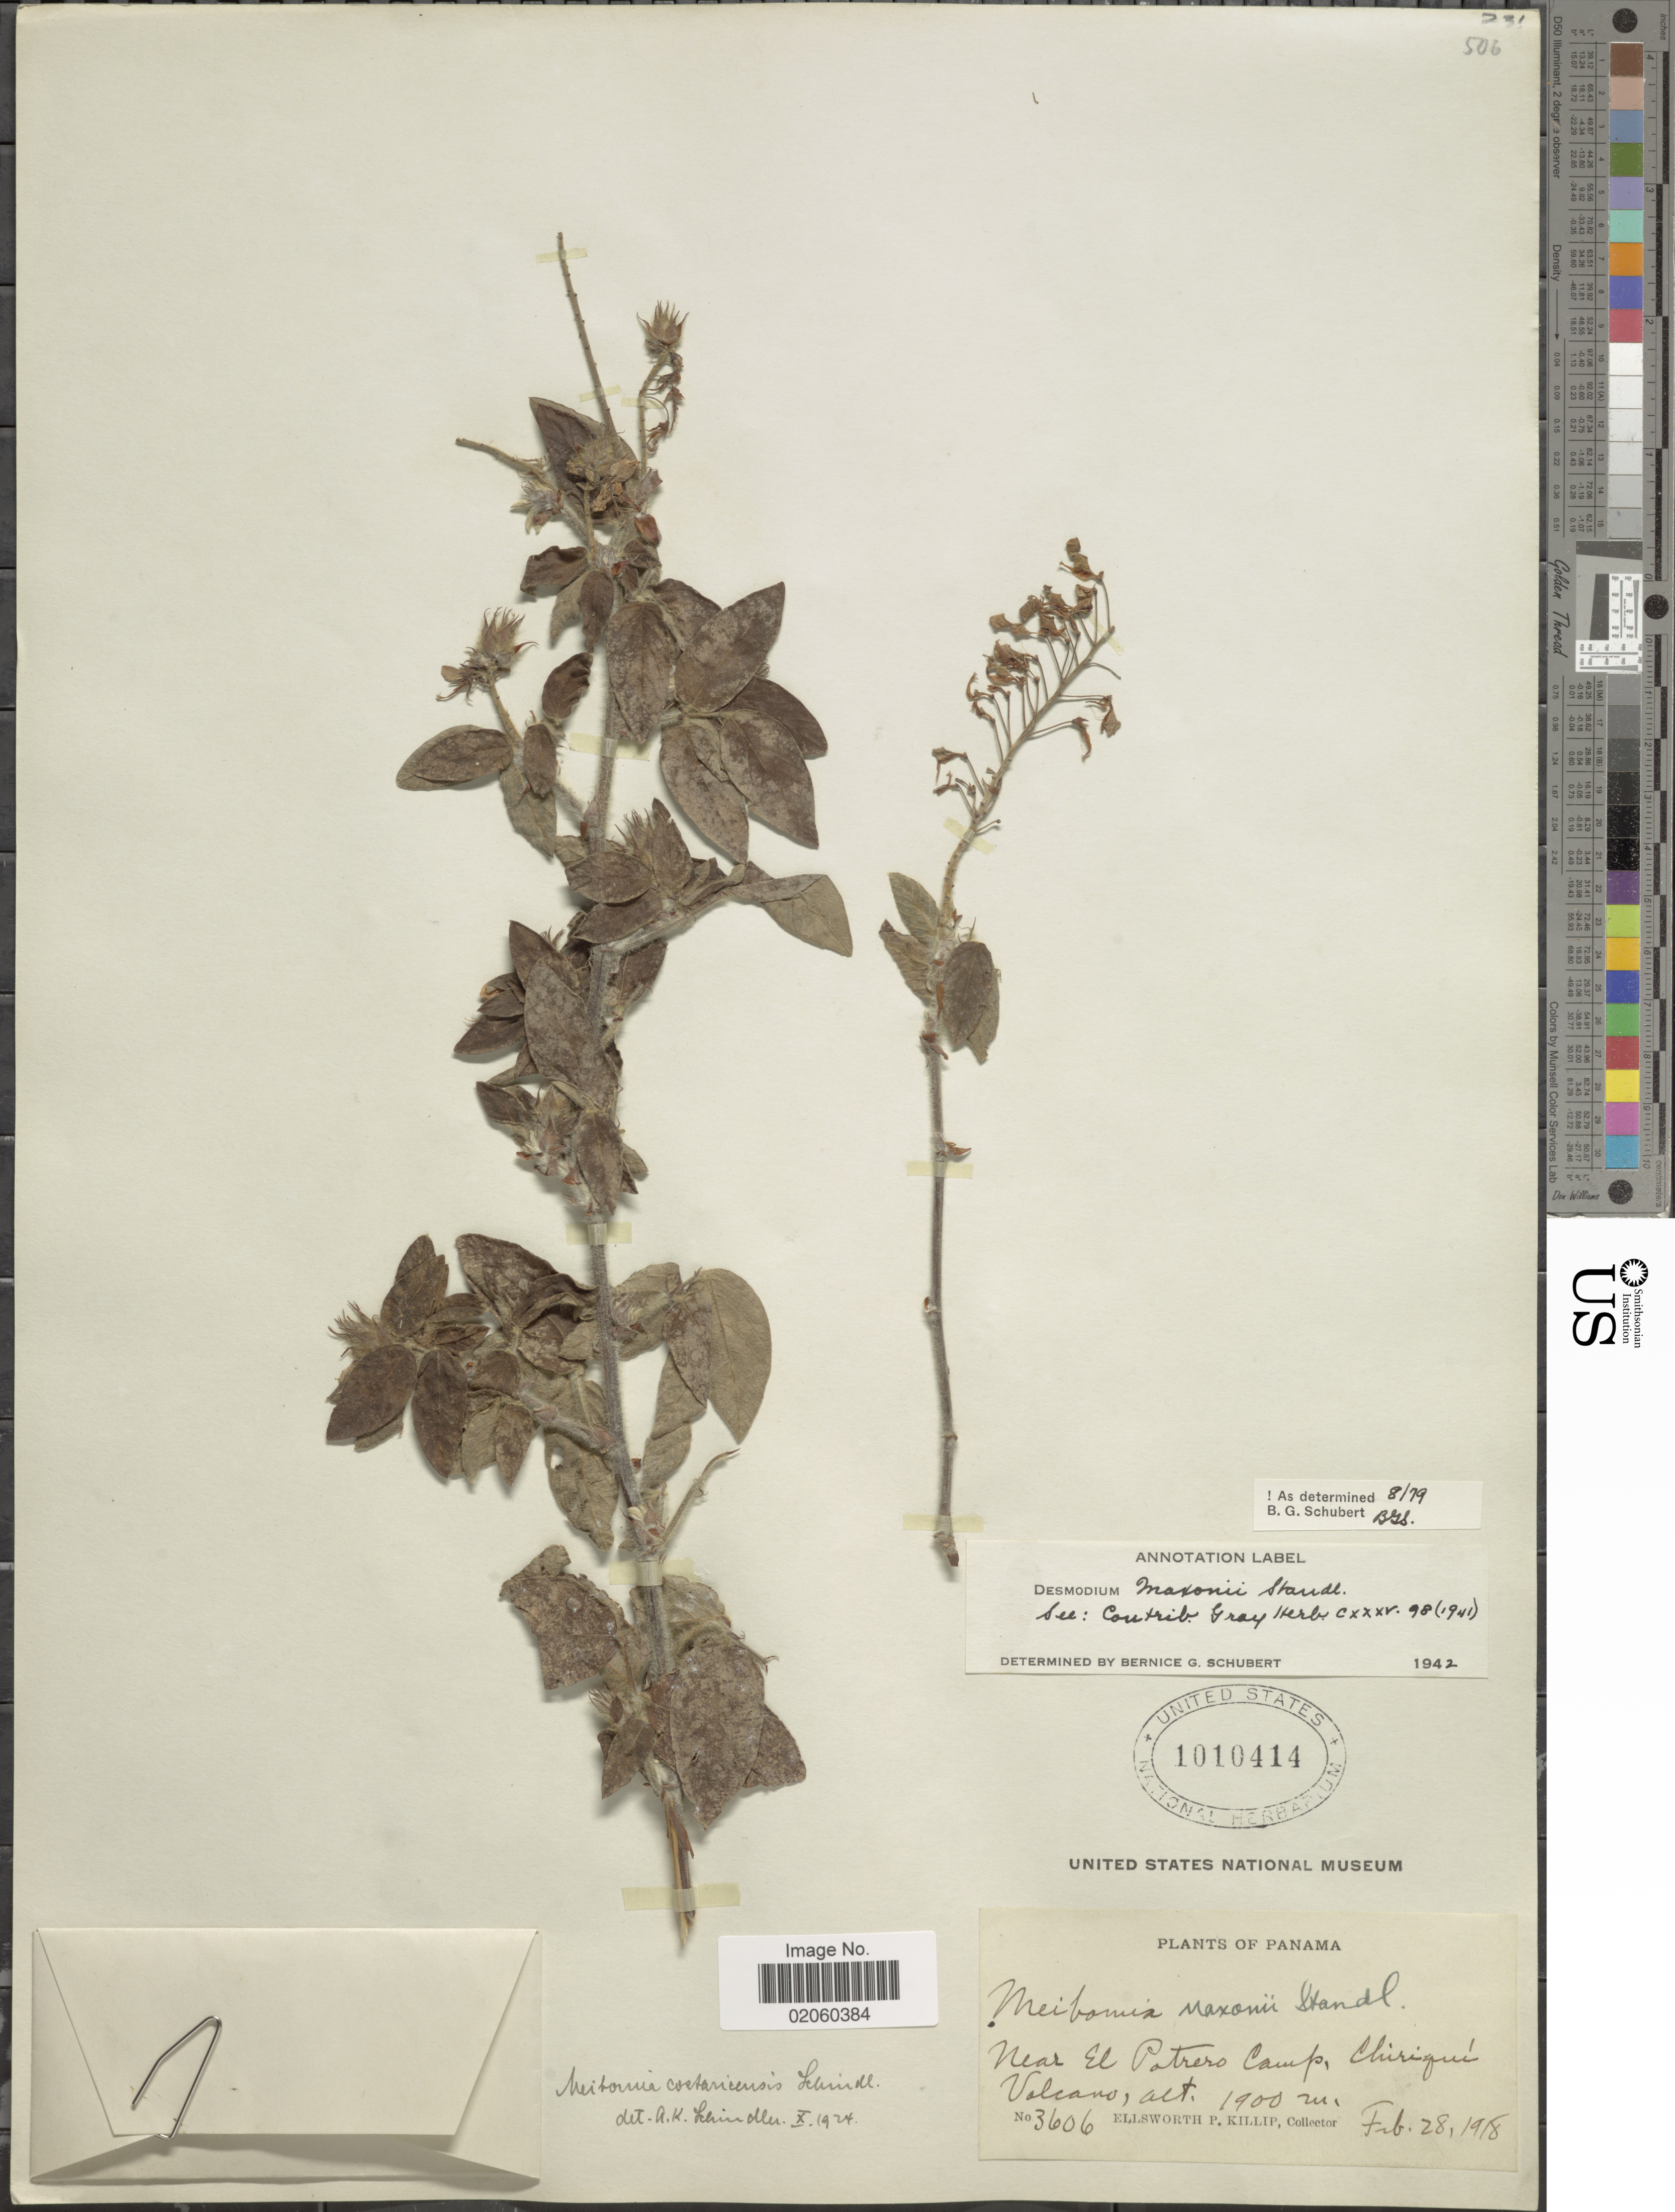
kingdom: Plantae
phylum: Tracheophyta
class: Magnoliopsida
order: Fabales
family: Fabaceae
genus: Desmodium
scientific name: Desmodium maxonii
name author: (Standl.) Standl.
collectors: E. P. Killip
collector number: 3606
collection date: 1918-02-28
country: Panama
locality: Near El Potrero Camp, Chiriqui Volcano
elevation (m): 1900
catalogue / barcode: US 1010414